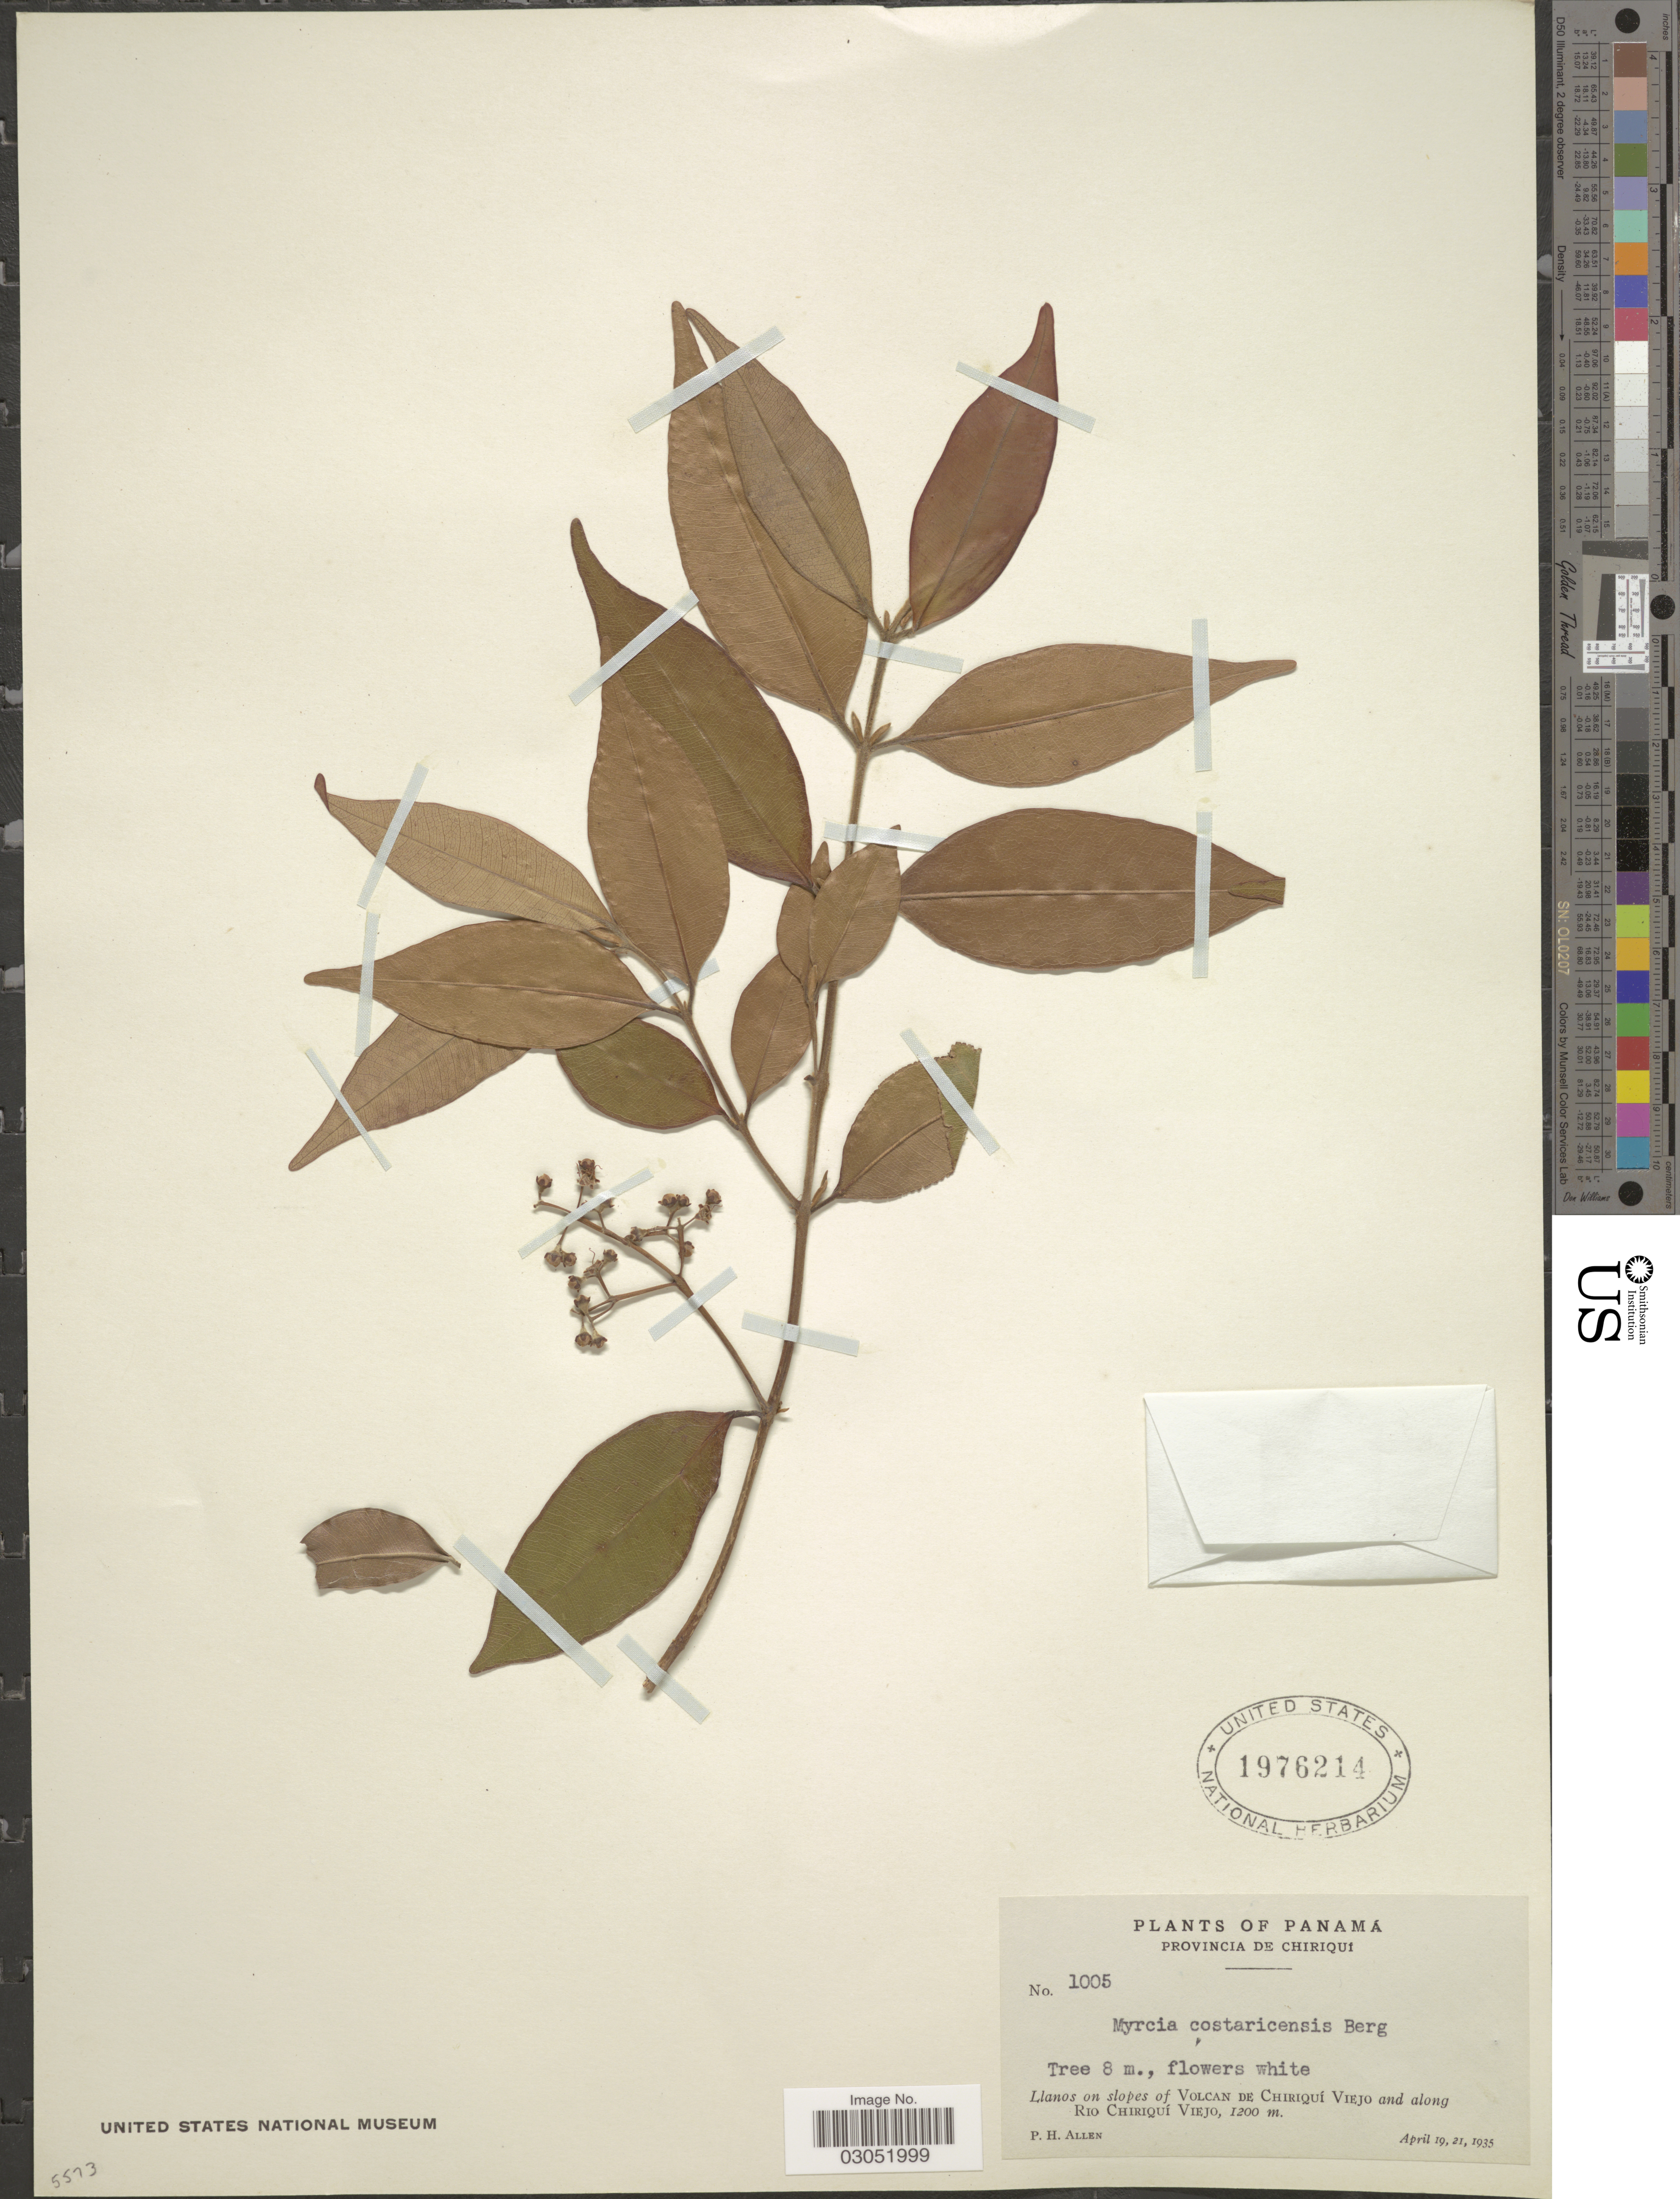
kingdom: Plantae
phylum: Tracheophyta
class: Magnoliopsida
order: Myrtales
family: Myrtaceae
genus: Myrcia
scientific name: Myrcia splendens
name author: (Sw.) DC.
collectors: P. H. Allen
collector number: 1005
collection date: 1935-04-19/1935-04-21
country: Panama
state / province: Chiriqui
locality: Llanos on slopes of Volcan de Chiriquí Viejo and along Rio Chiriquí Viejo.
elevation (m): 1200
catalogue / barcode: US 1976214